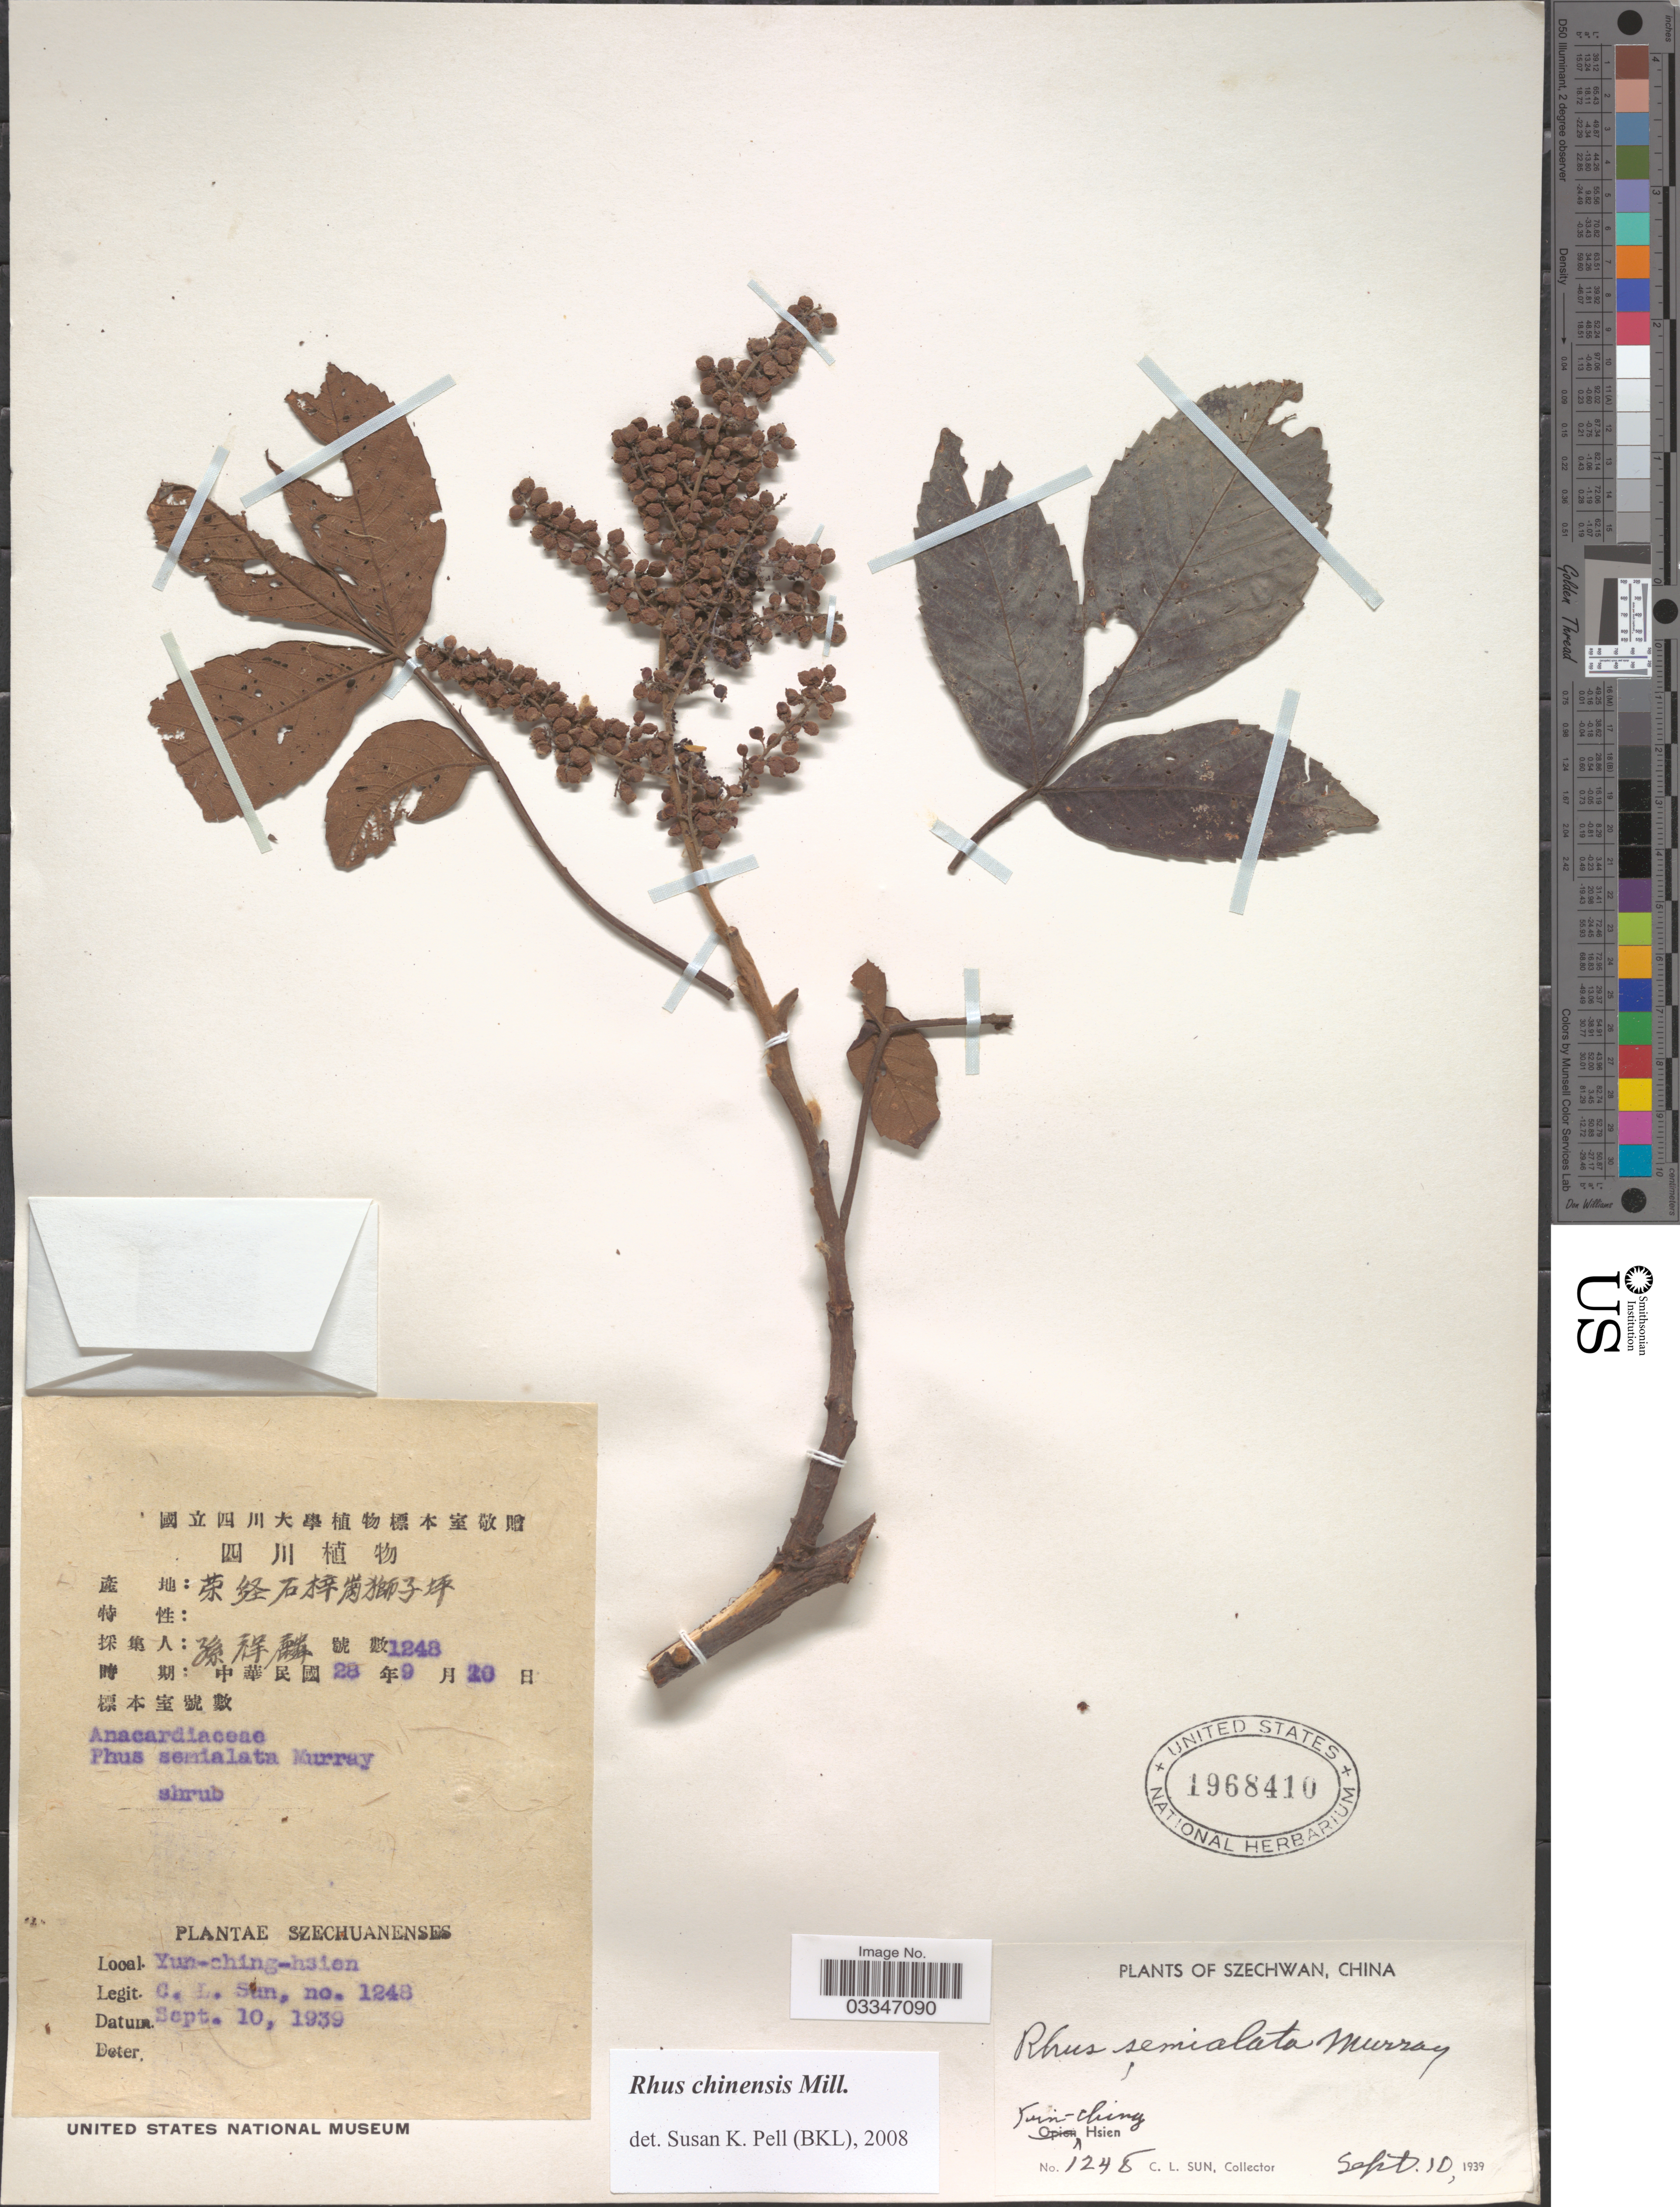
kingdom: Plantae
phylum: Tracheophyta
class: Magnoliopsida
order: Sapindales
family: Anacardiaceae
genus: Rhus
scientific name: Rhus chinensis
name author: Mill.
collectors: C. Sun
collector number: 1248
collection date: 1939-09-10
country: China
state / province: Sichuan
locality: Szechwan. Yun-ching-hsien.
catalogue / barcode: US 1968410